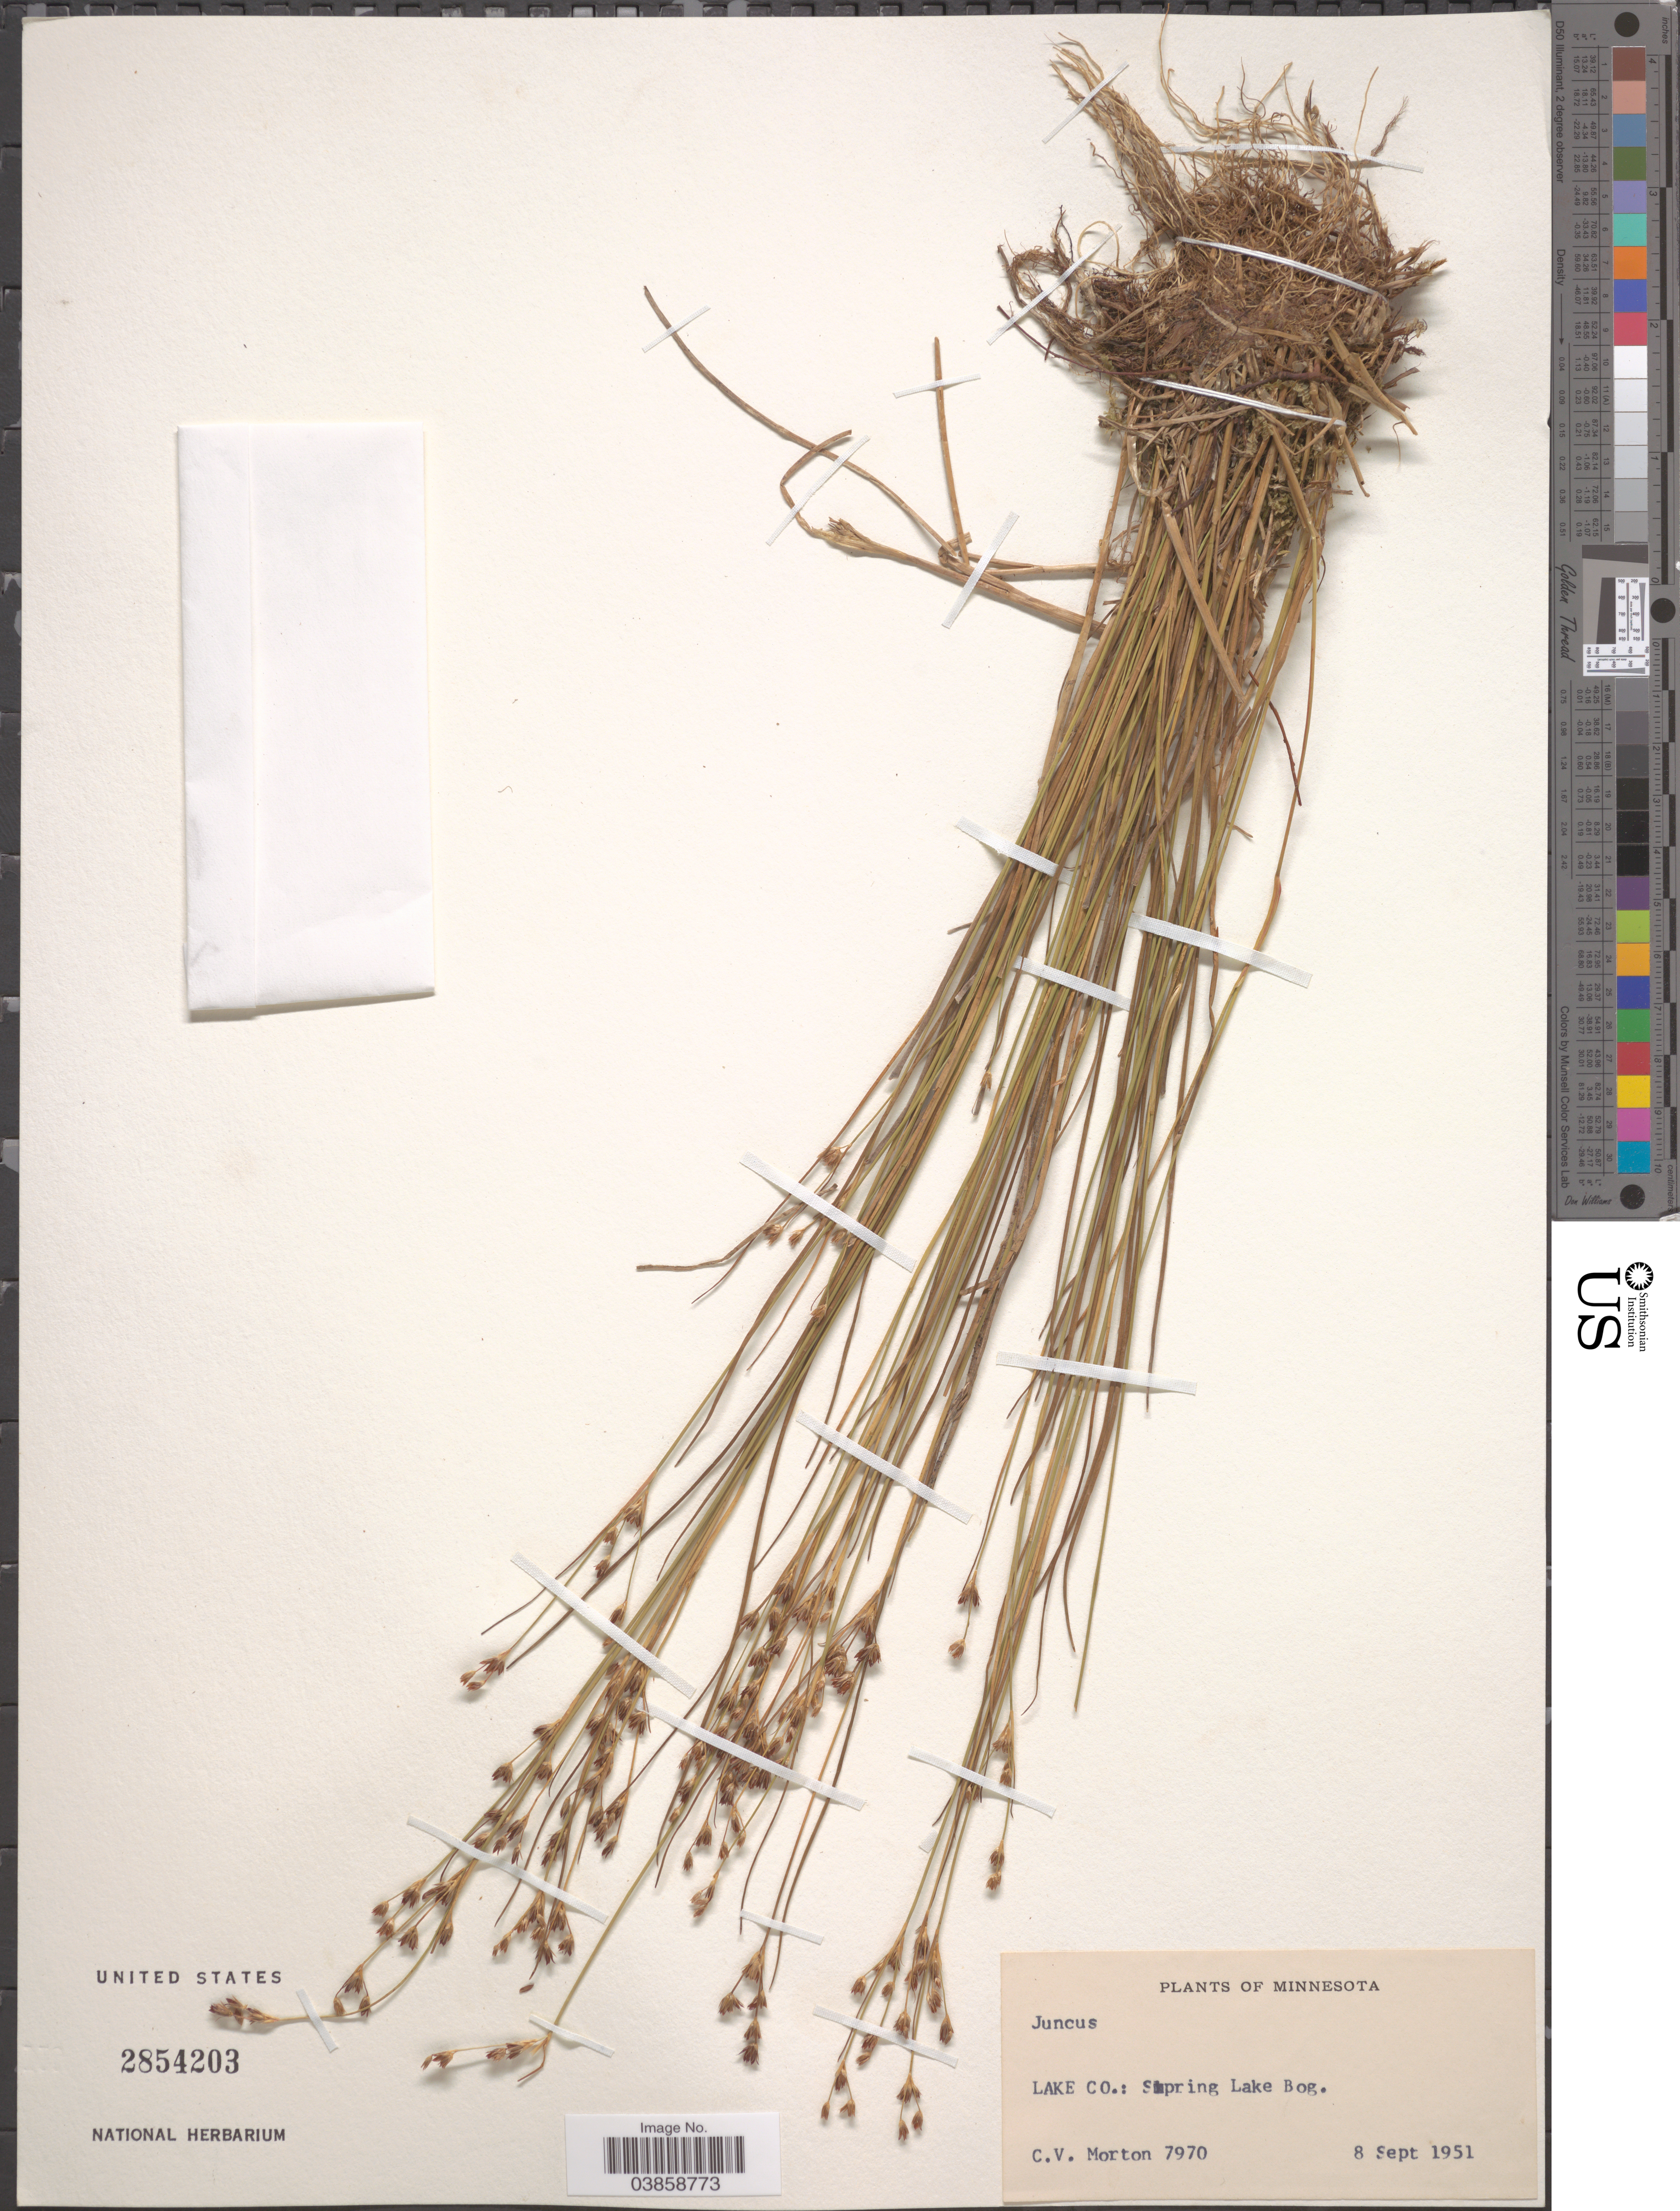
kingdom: Plantae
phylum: Tracheophyta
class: Liliopsida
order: Poales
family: Juncaceae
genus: Juncus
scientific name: Juncus sp.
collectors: C. V. Morton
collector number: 7970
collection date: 1951-09-08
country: United States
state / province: Minnesota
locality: Lake Co.: Spring Lake Bog.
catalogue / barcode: US 2854203